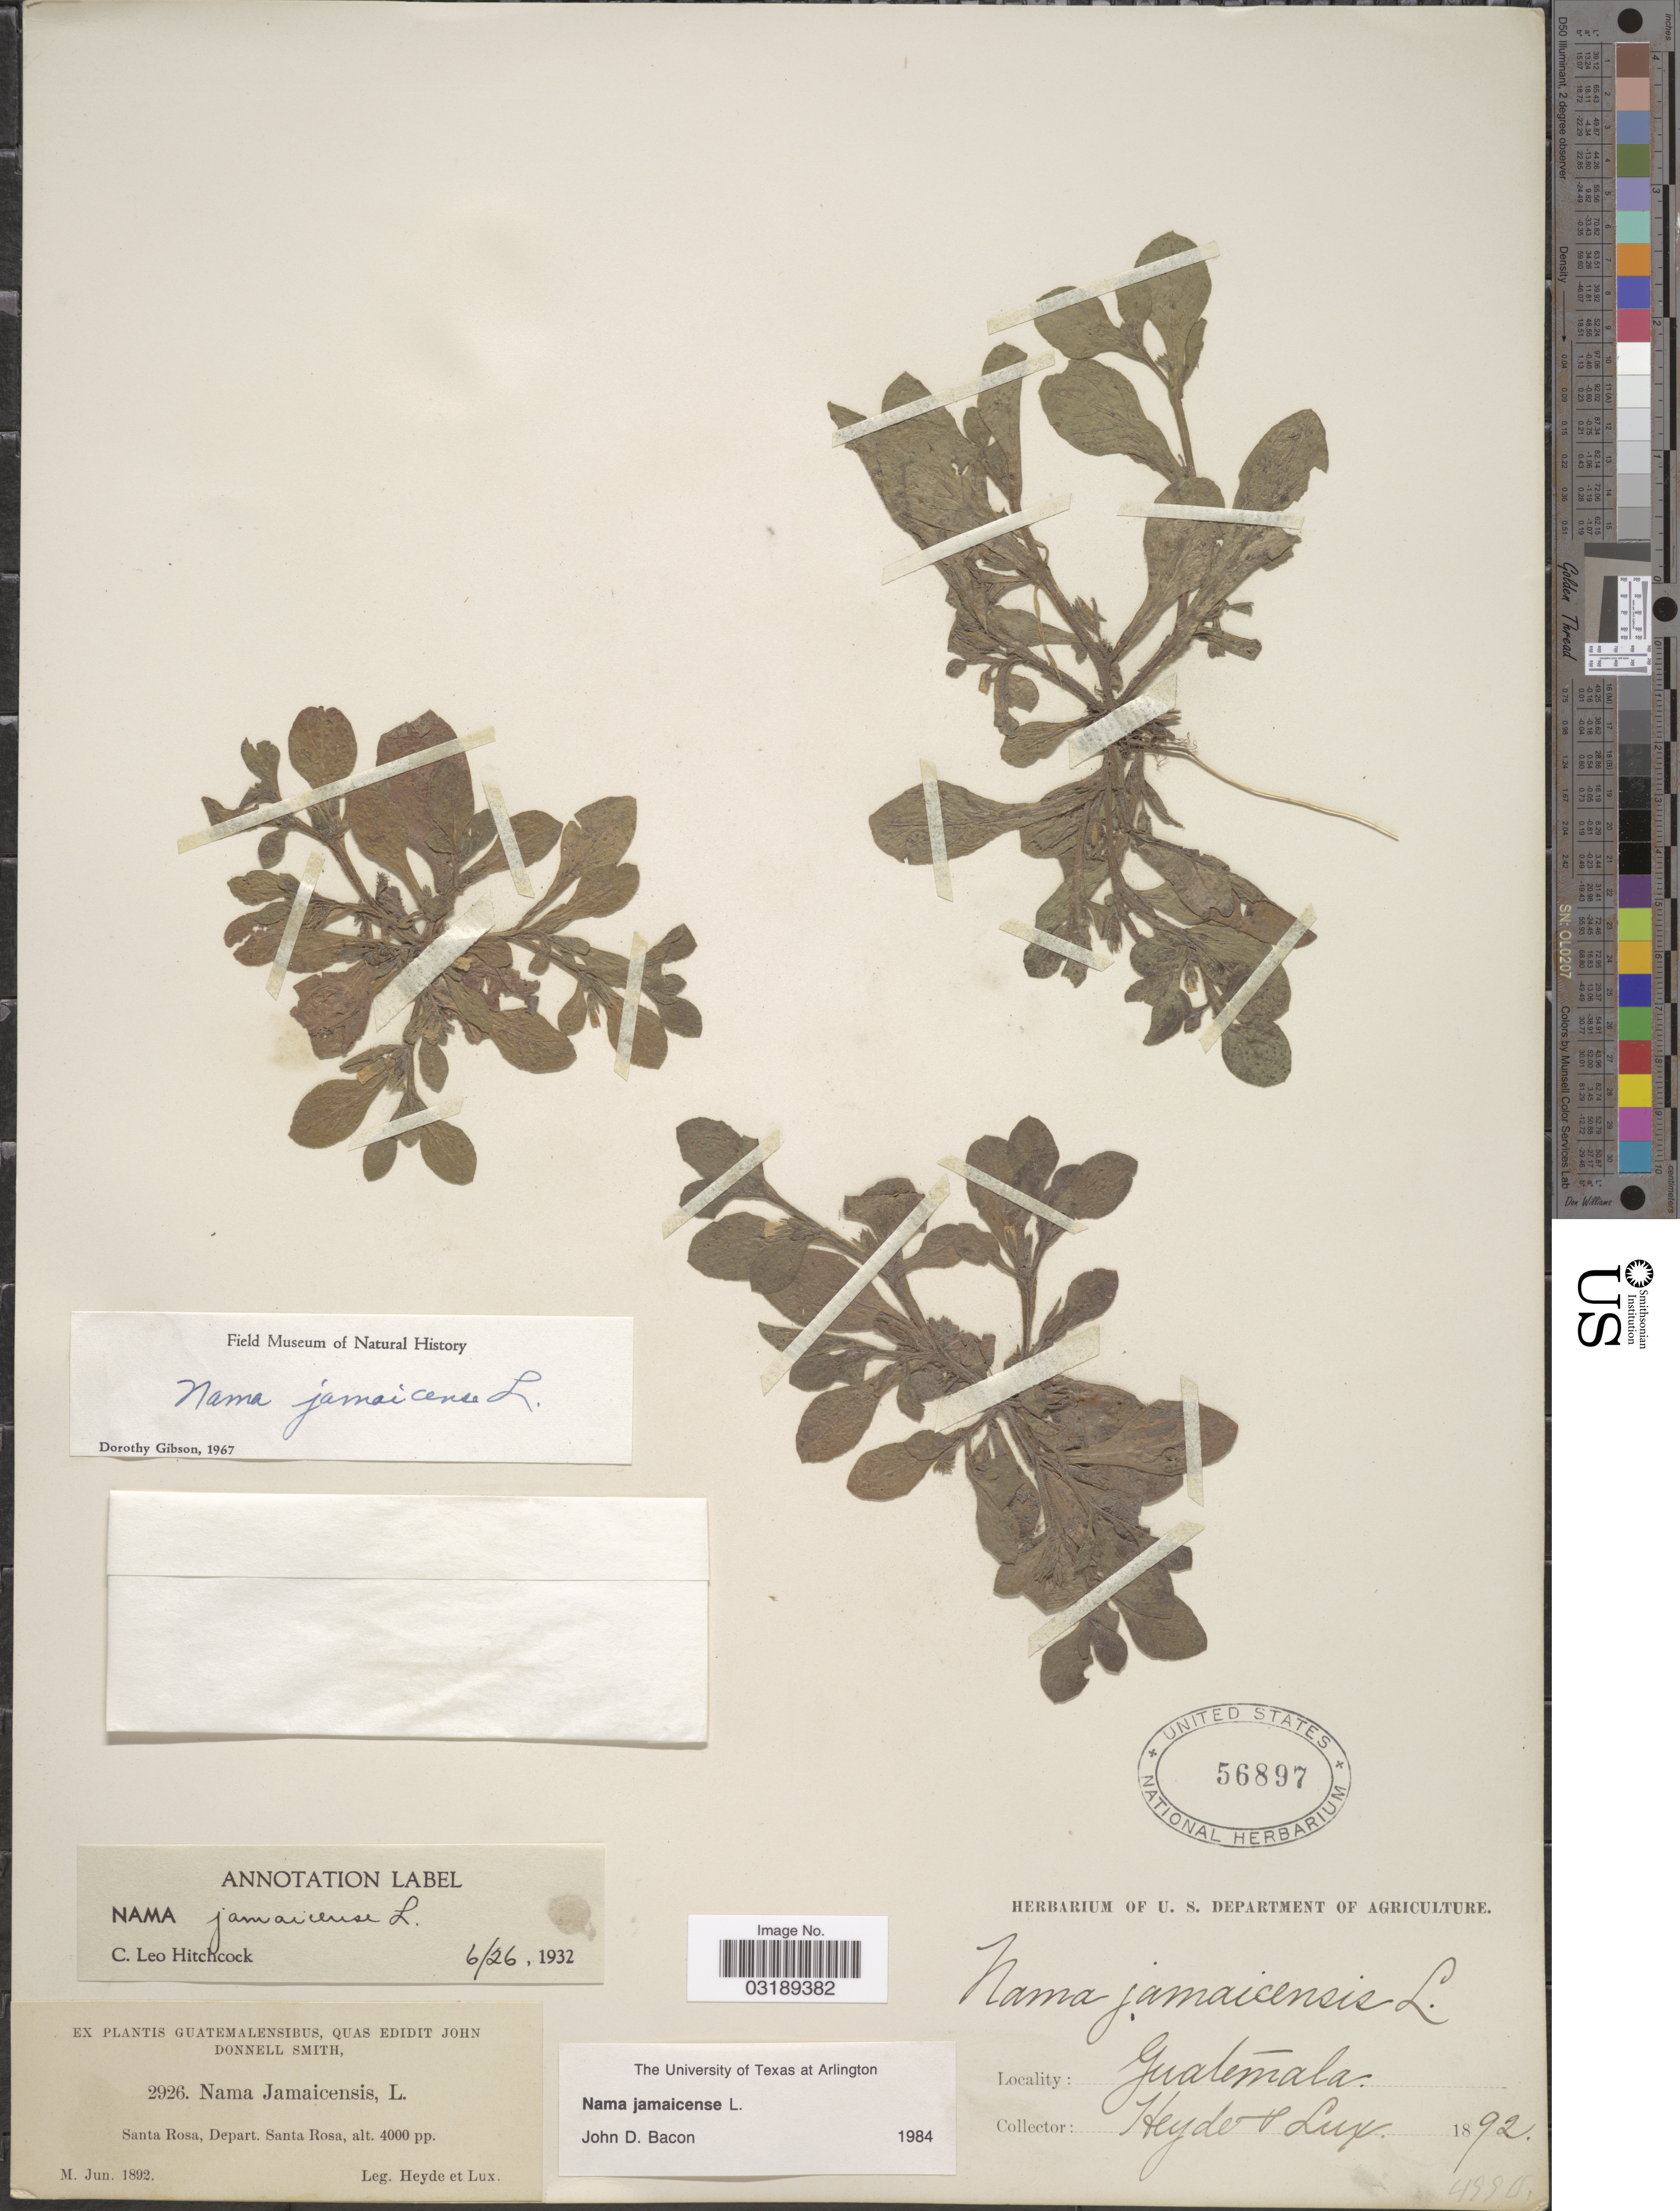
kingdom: Plantae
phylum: Tracheophyta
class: Magnoliopsida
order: Boraginales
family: Namaceae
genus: Nama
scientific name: Nama jamaicensis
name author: L.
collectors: Heyde & Lux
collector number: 2926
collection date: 1892-06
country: Guatemala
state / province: Santa Rosa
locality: Santa Rosa, Depart. Santa Rosa.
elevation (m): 1219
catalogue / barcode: US 56897